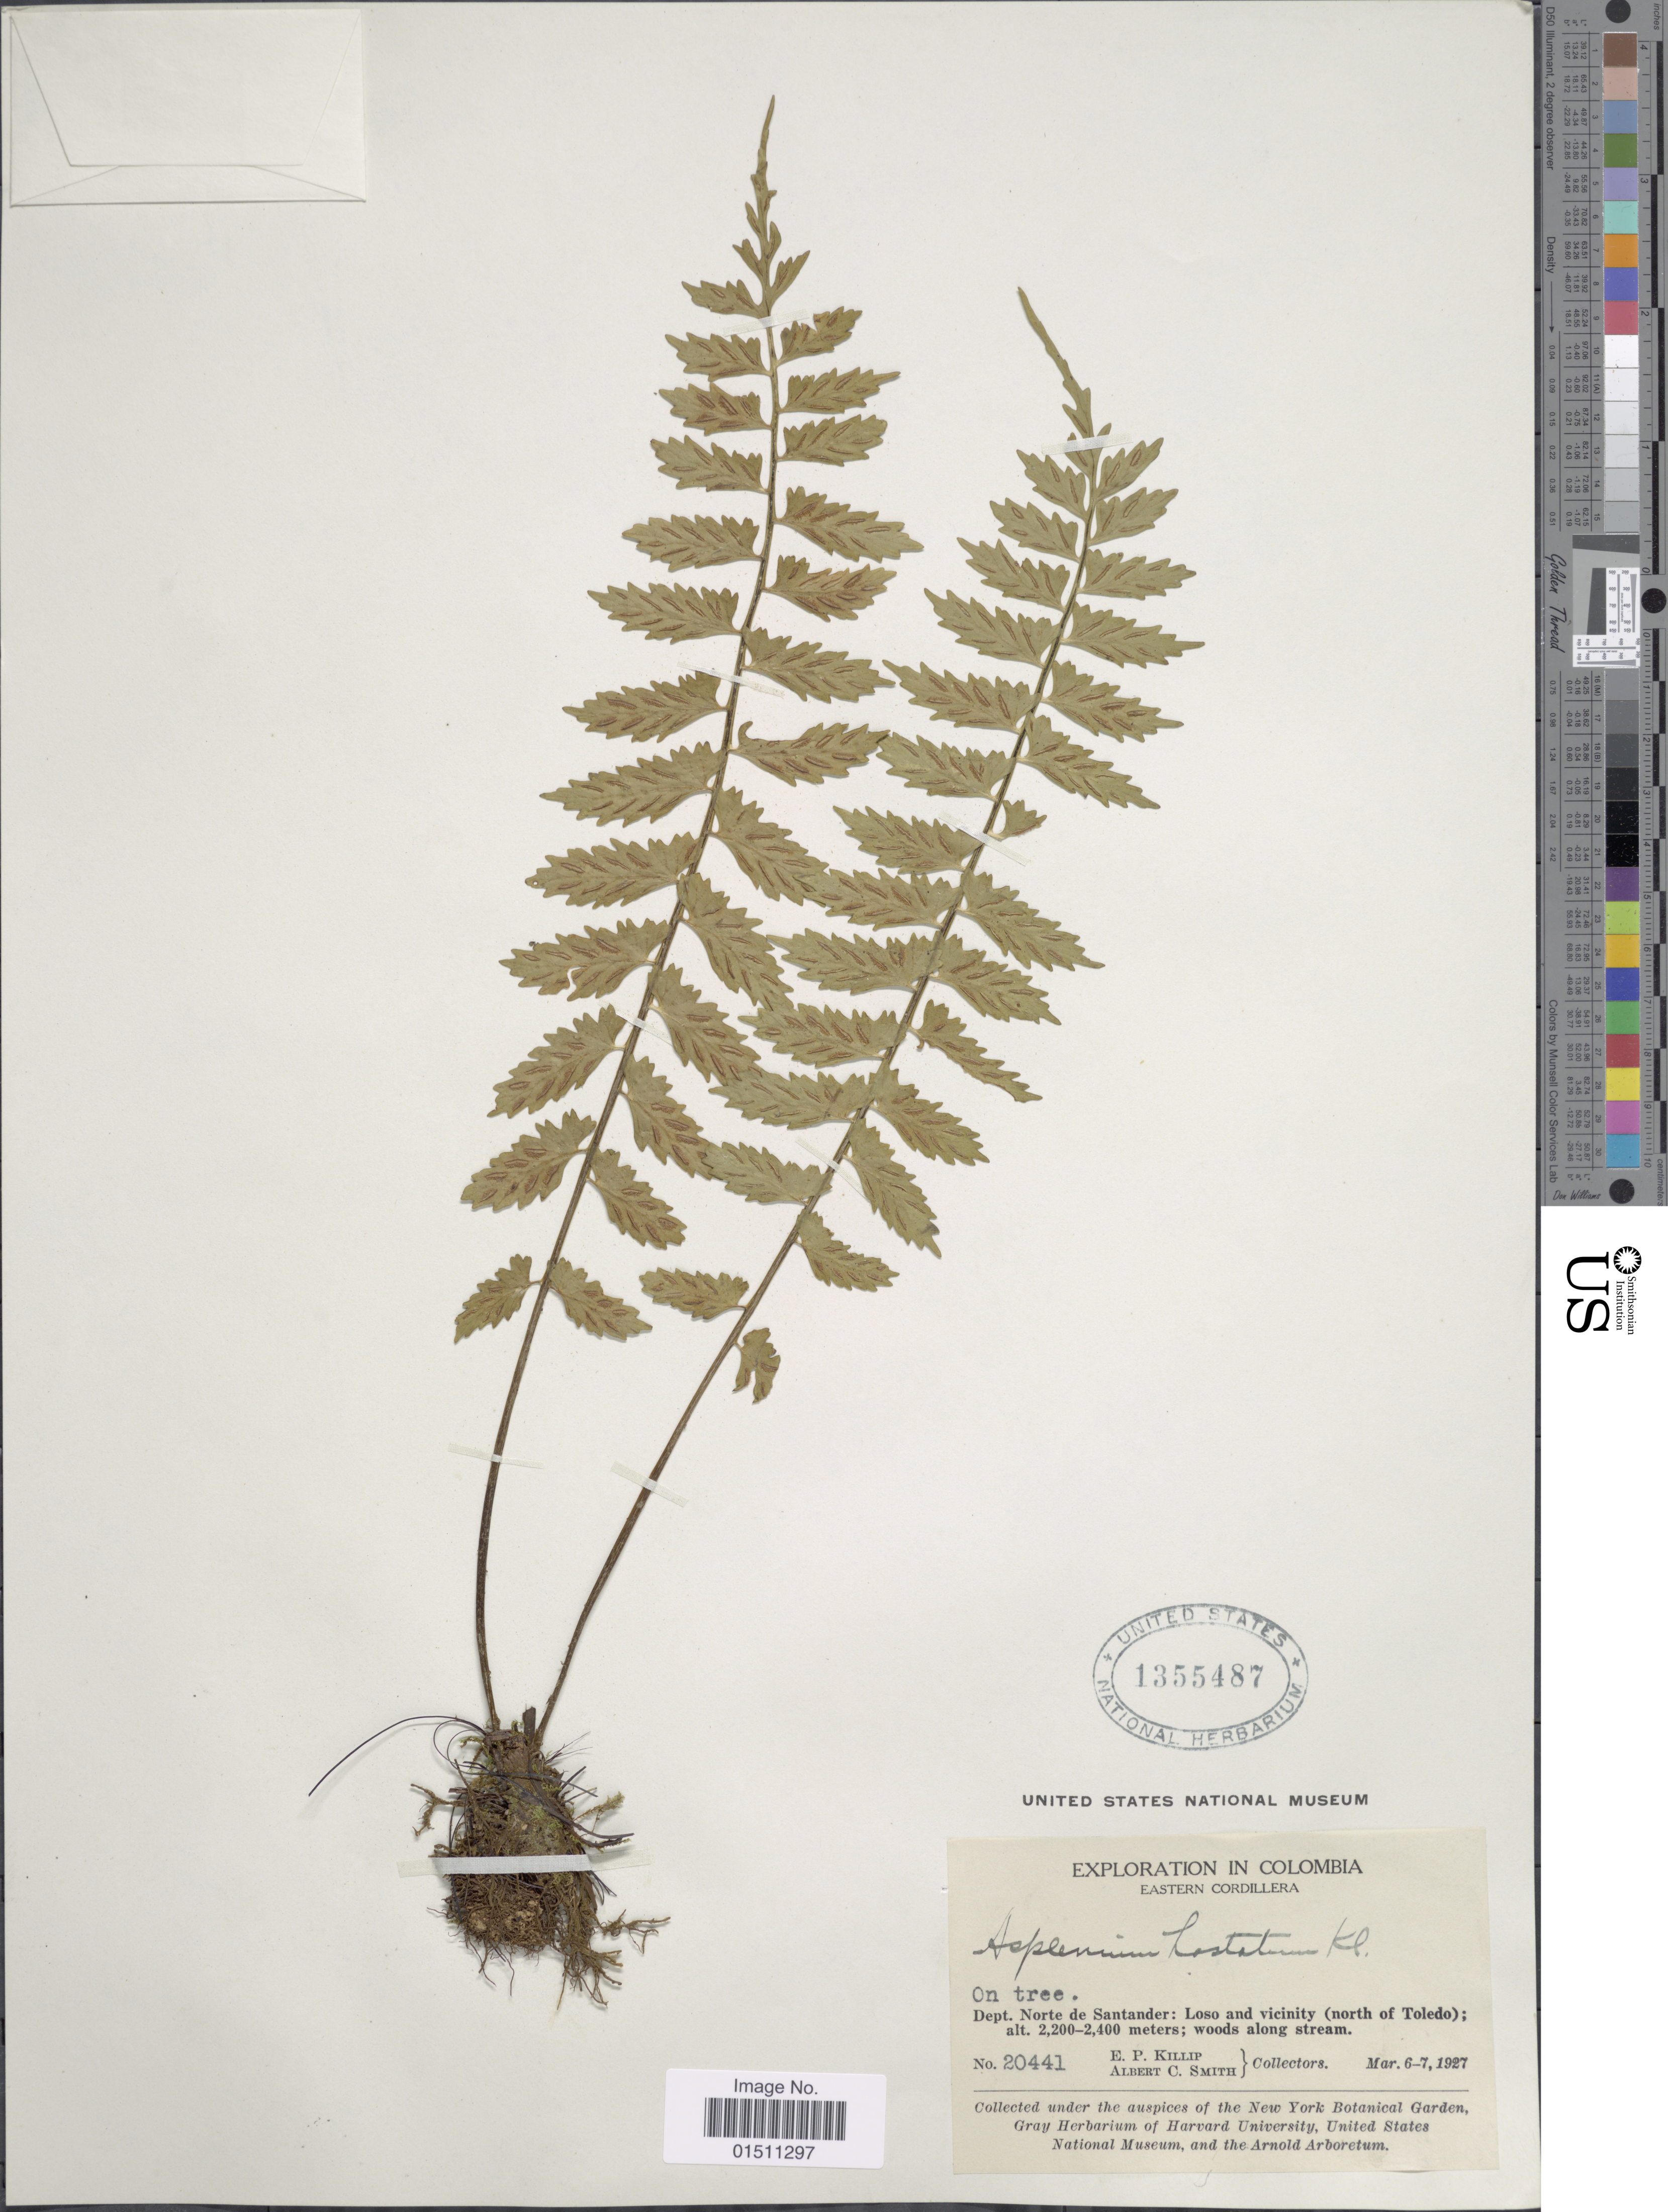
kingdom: Plantae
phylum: Tracheophyta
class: Polypodiopsida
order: Polypodiales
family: Aspleniaceae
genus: Asplenium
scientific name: Asplenium hastatum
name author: Klotzsch ex Kunze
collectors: E. P. Killip & A. C. Smith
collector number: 20441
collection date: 1927-03-06/1927-03-07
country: Colombia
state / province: Norte de Santander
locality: Colombia, Eastern Cordillera, Dept. Norte de Santander: Loso and vicinity (north of Toledo).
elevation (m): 2200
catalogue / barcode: US 1355487